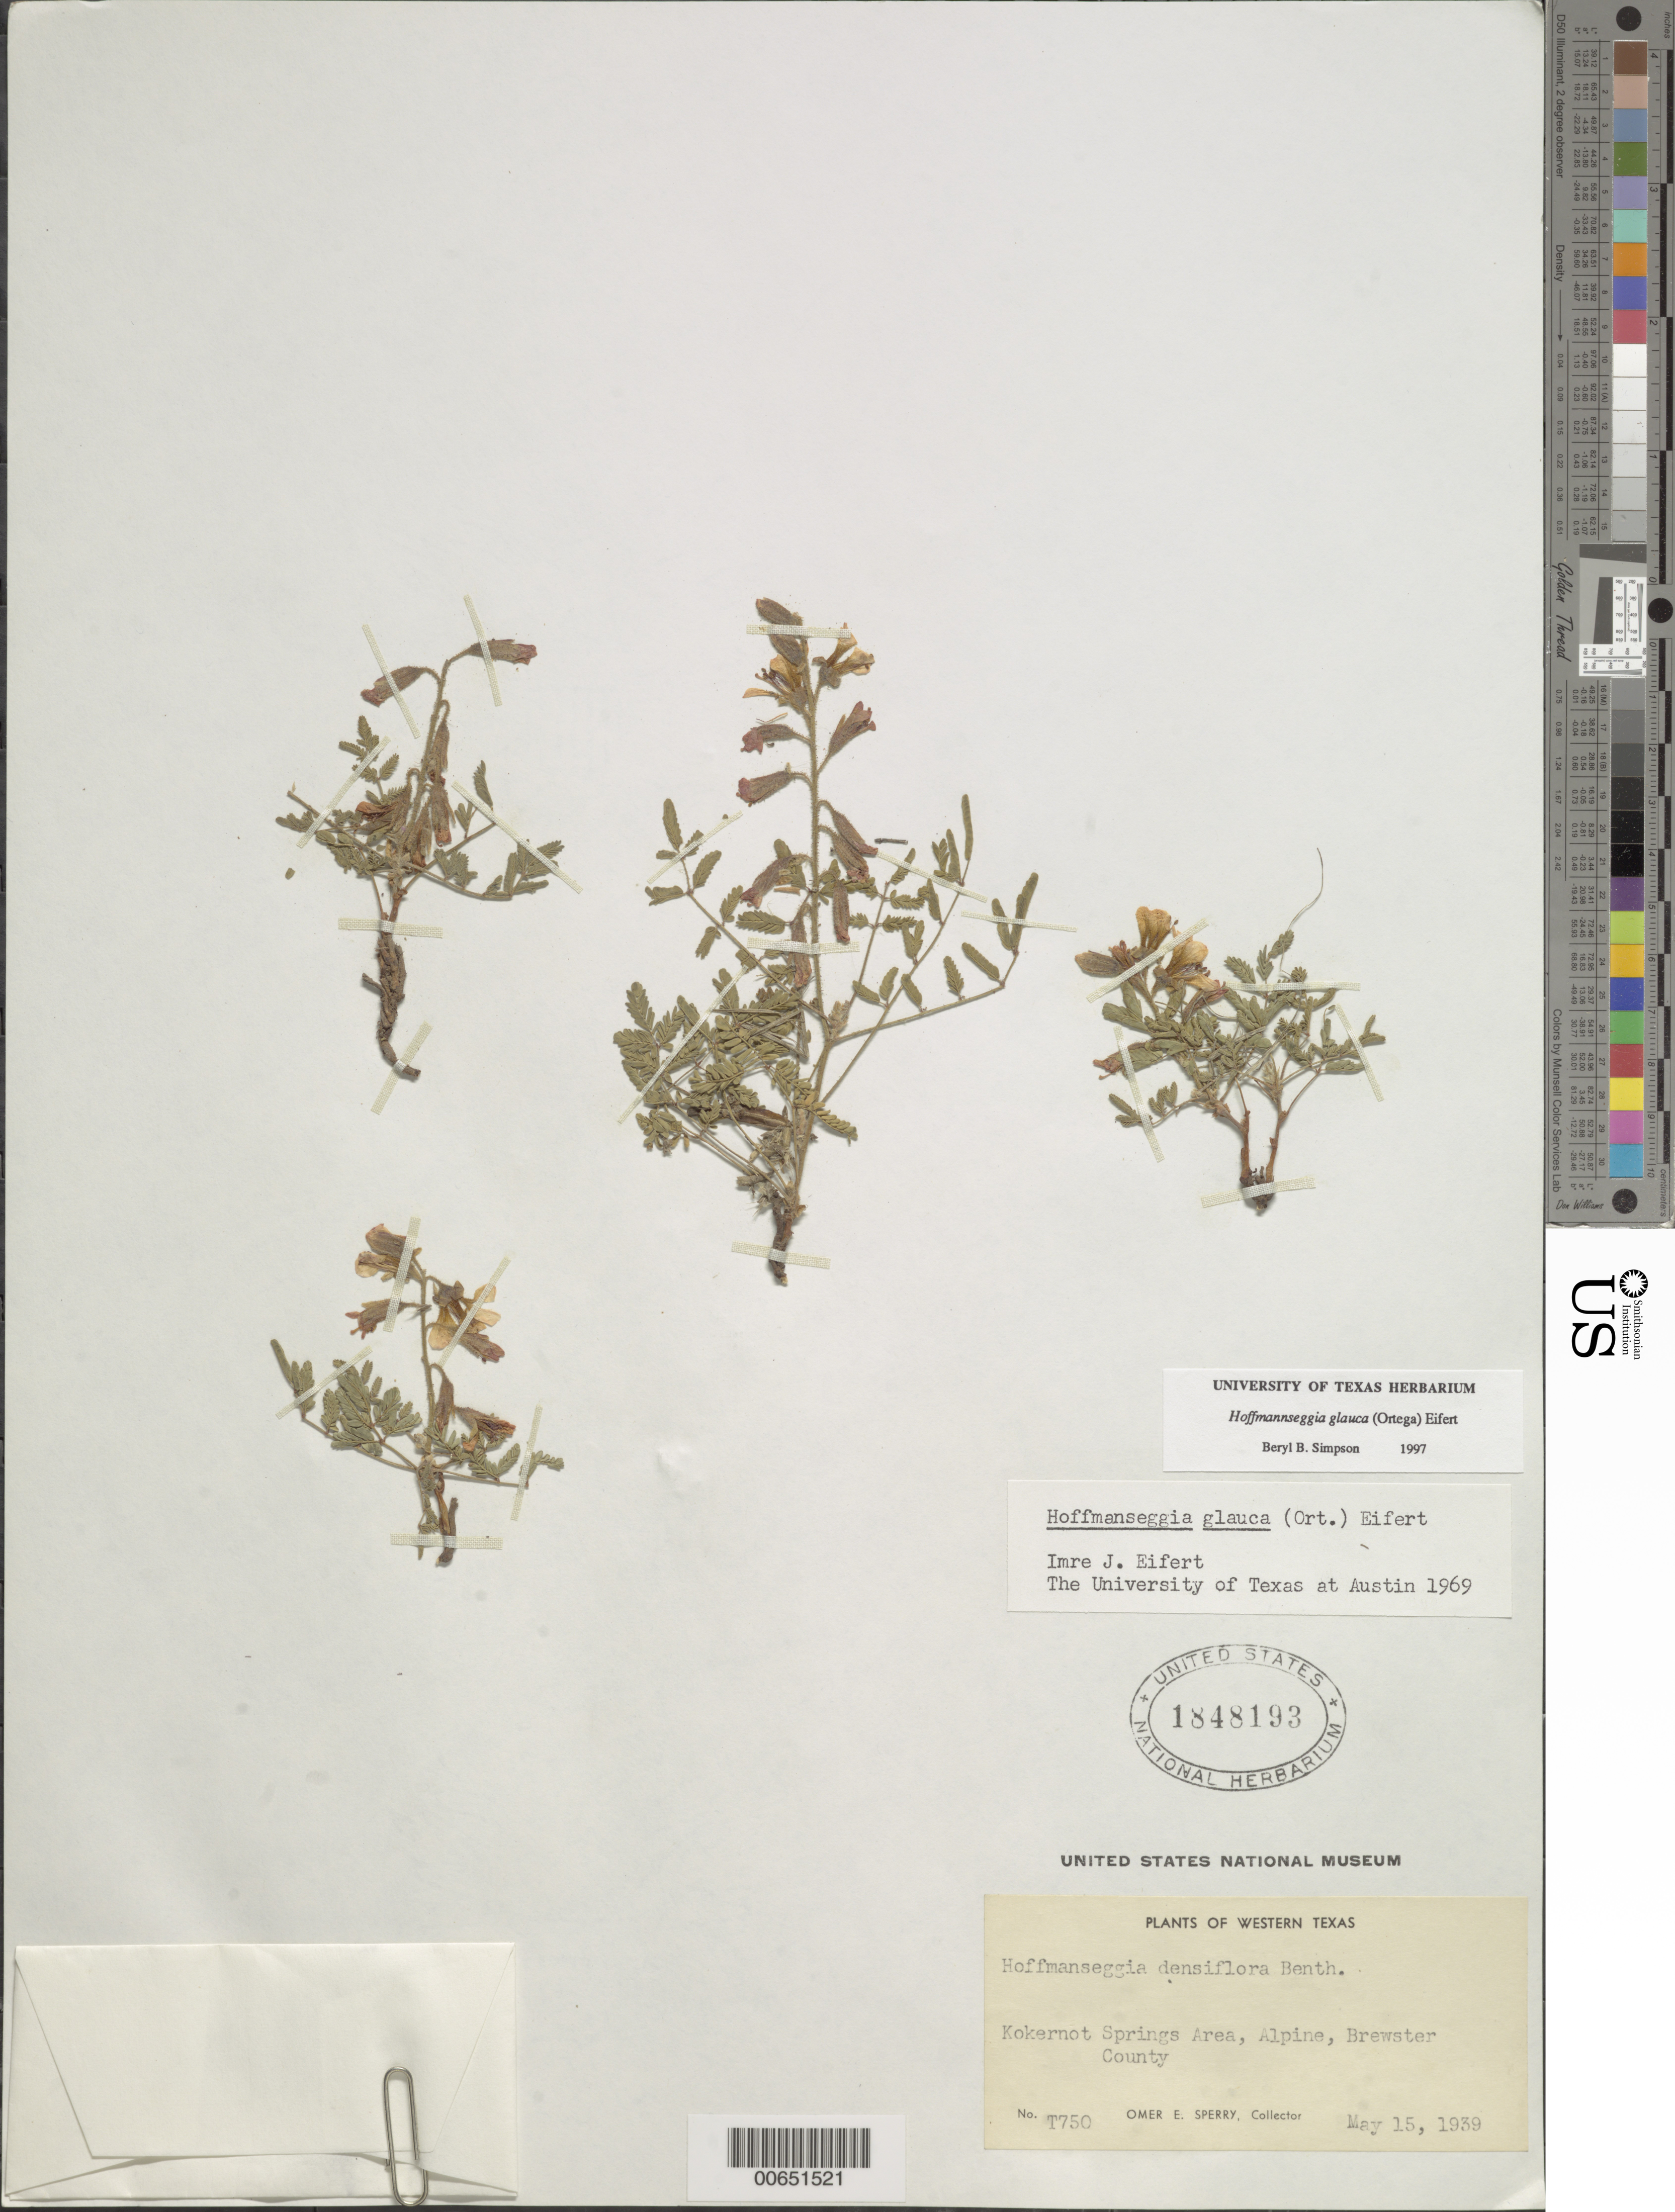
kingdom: Plantae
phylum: Tracheophyta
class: Magnoliopsida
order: Fabales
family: Fabaceae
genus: Hoffmannseggia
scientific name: Hoffmannseggia glauca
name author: (Ortega) Eifert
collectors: O. E. Sperry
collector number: T750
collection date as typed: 15 May 1939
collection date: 1939-05-15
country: United States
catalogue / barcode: US 1848193